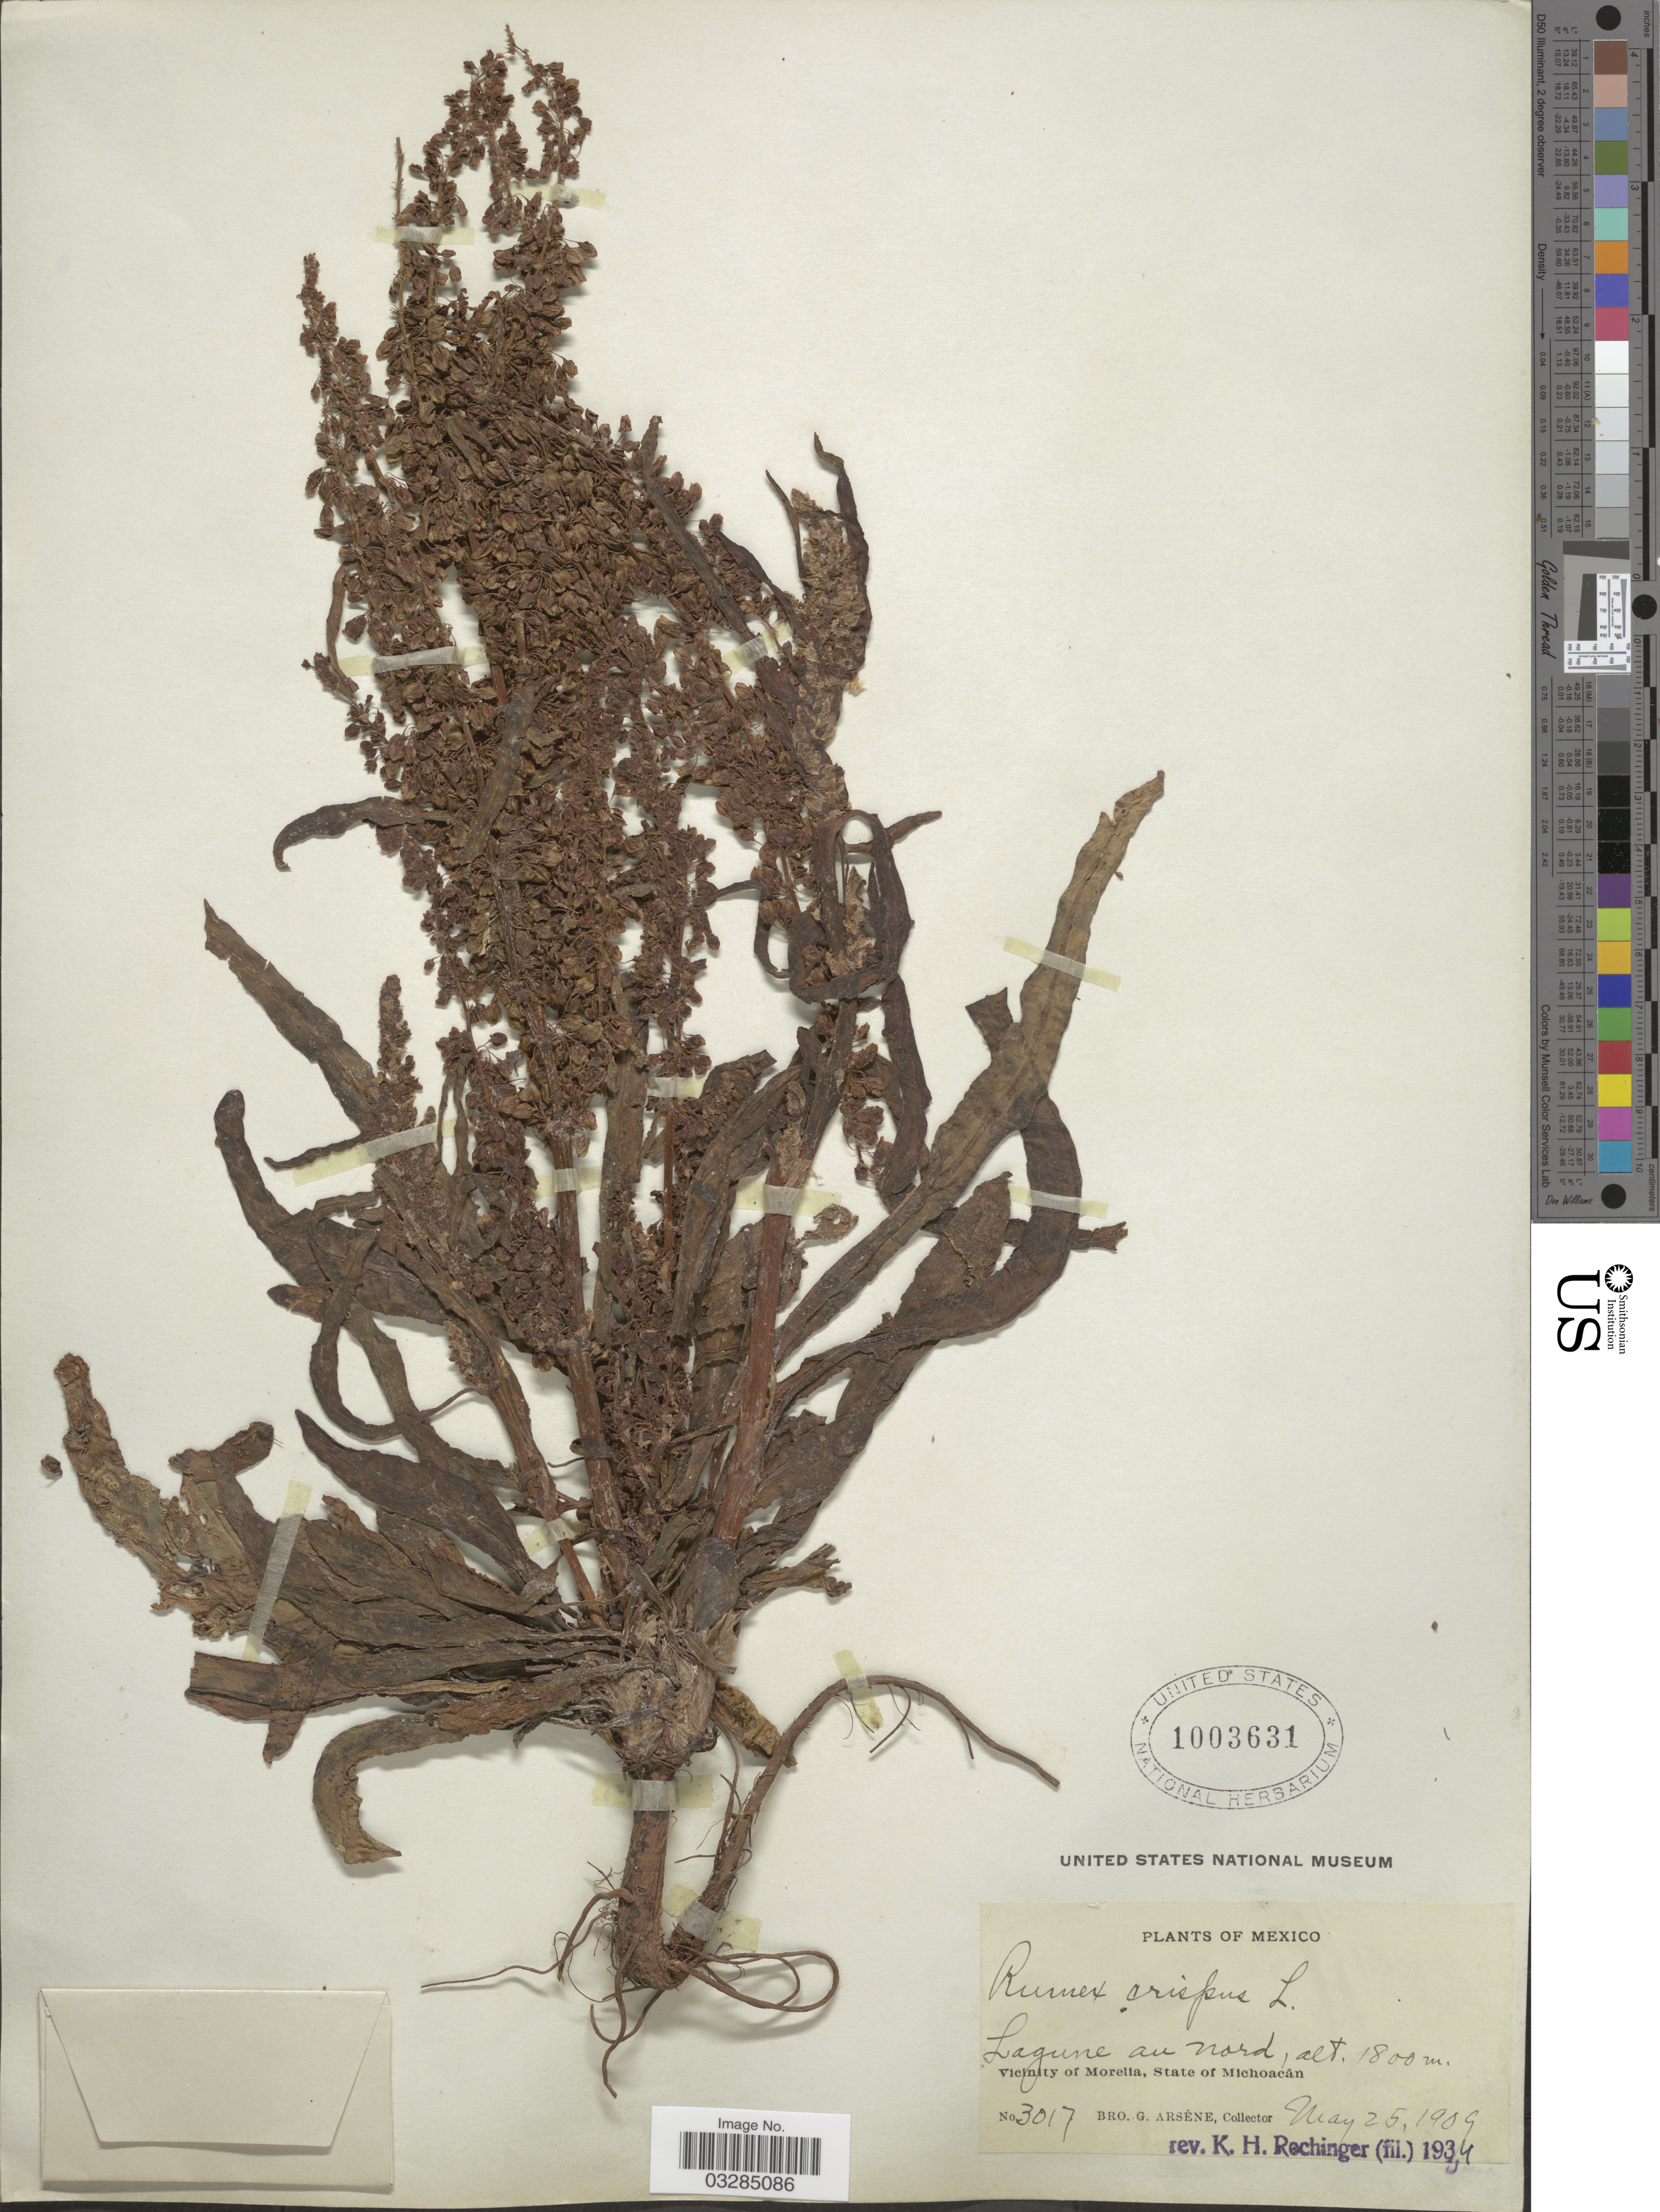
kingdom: Plantae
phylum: Tracheophyta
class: Magnoliopsida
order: Caryophyllales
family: Polygonaceae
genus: Rumex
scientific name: Rumex crispus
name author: L.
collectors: Bro. G. Arsène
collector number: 3017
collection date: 1909-05-25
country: Mexico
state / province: Michoacán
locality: Lagune au nord. Vicinity of Morella.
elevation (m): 1800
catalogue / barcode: US 1003631